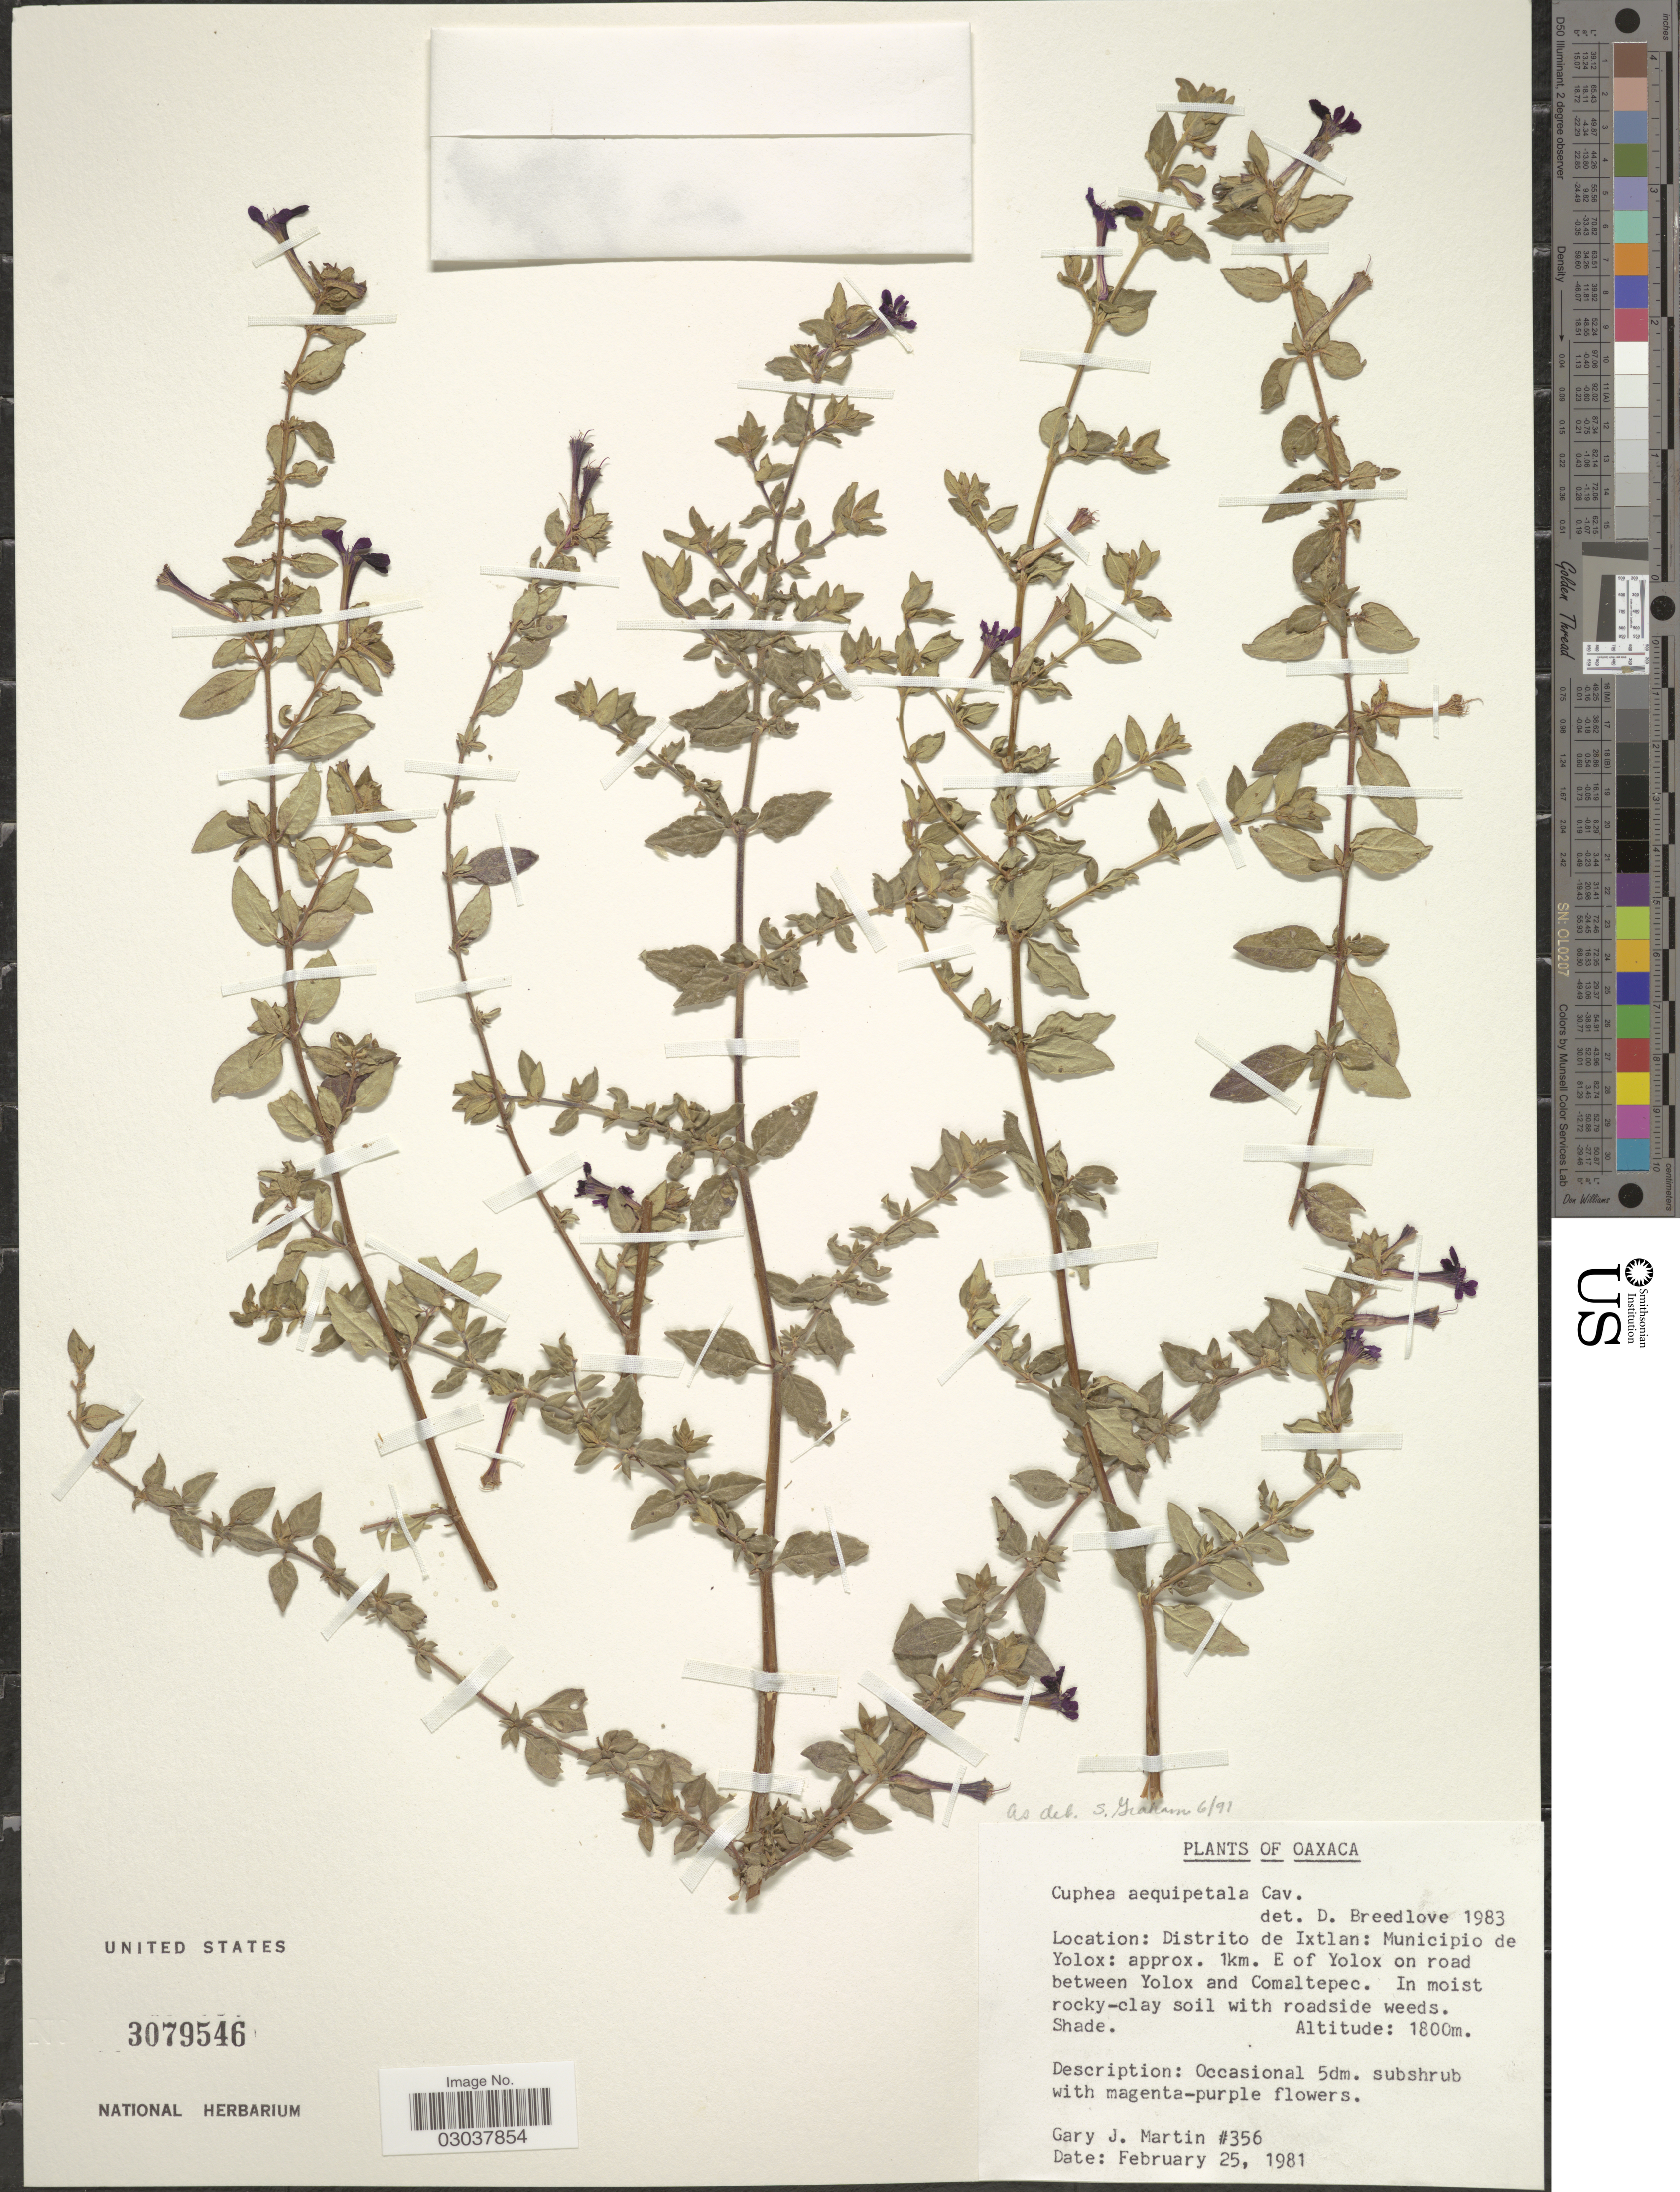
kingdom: Plantae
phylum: Tracheophyta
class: Magnoliopsida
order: Myrtales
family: Lythraceae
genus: Cuphea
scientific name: Cuphea aequipetala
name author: Cav.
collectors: G. J. Martin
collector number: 356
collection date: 1981-02-25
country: Mexico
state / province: Oaxaca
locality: Distrito de Ixtlan: Municipio de Yolox: approx. 1km. E of Yolox on road between Yolox and Comaltepec.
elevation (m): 1800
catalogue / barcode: US 3079546